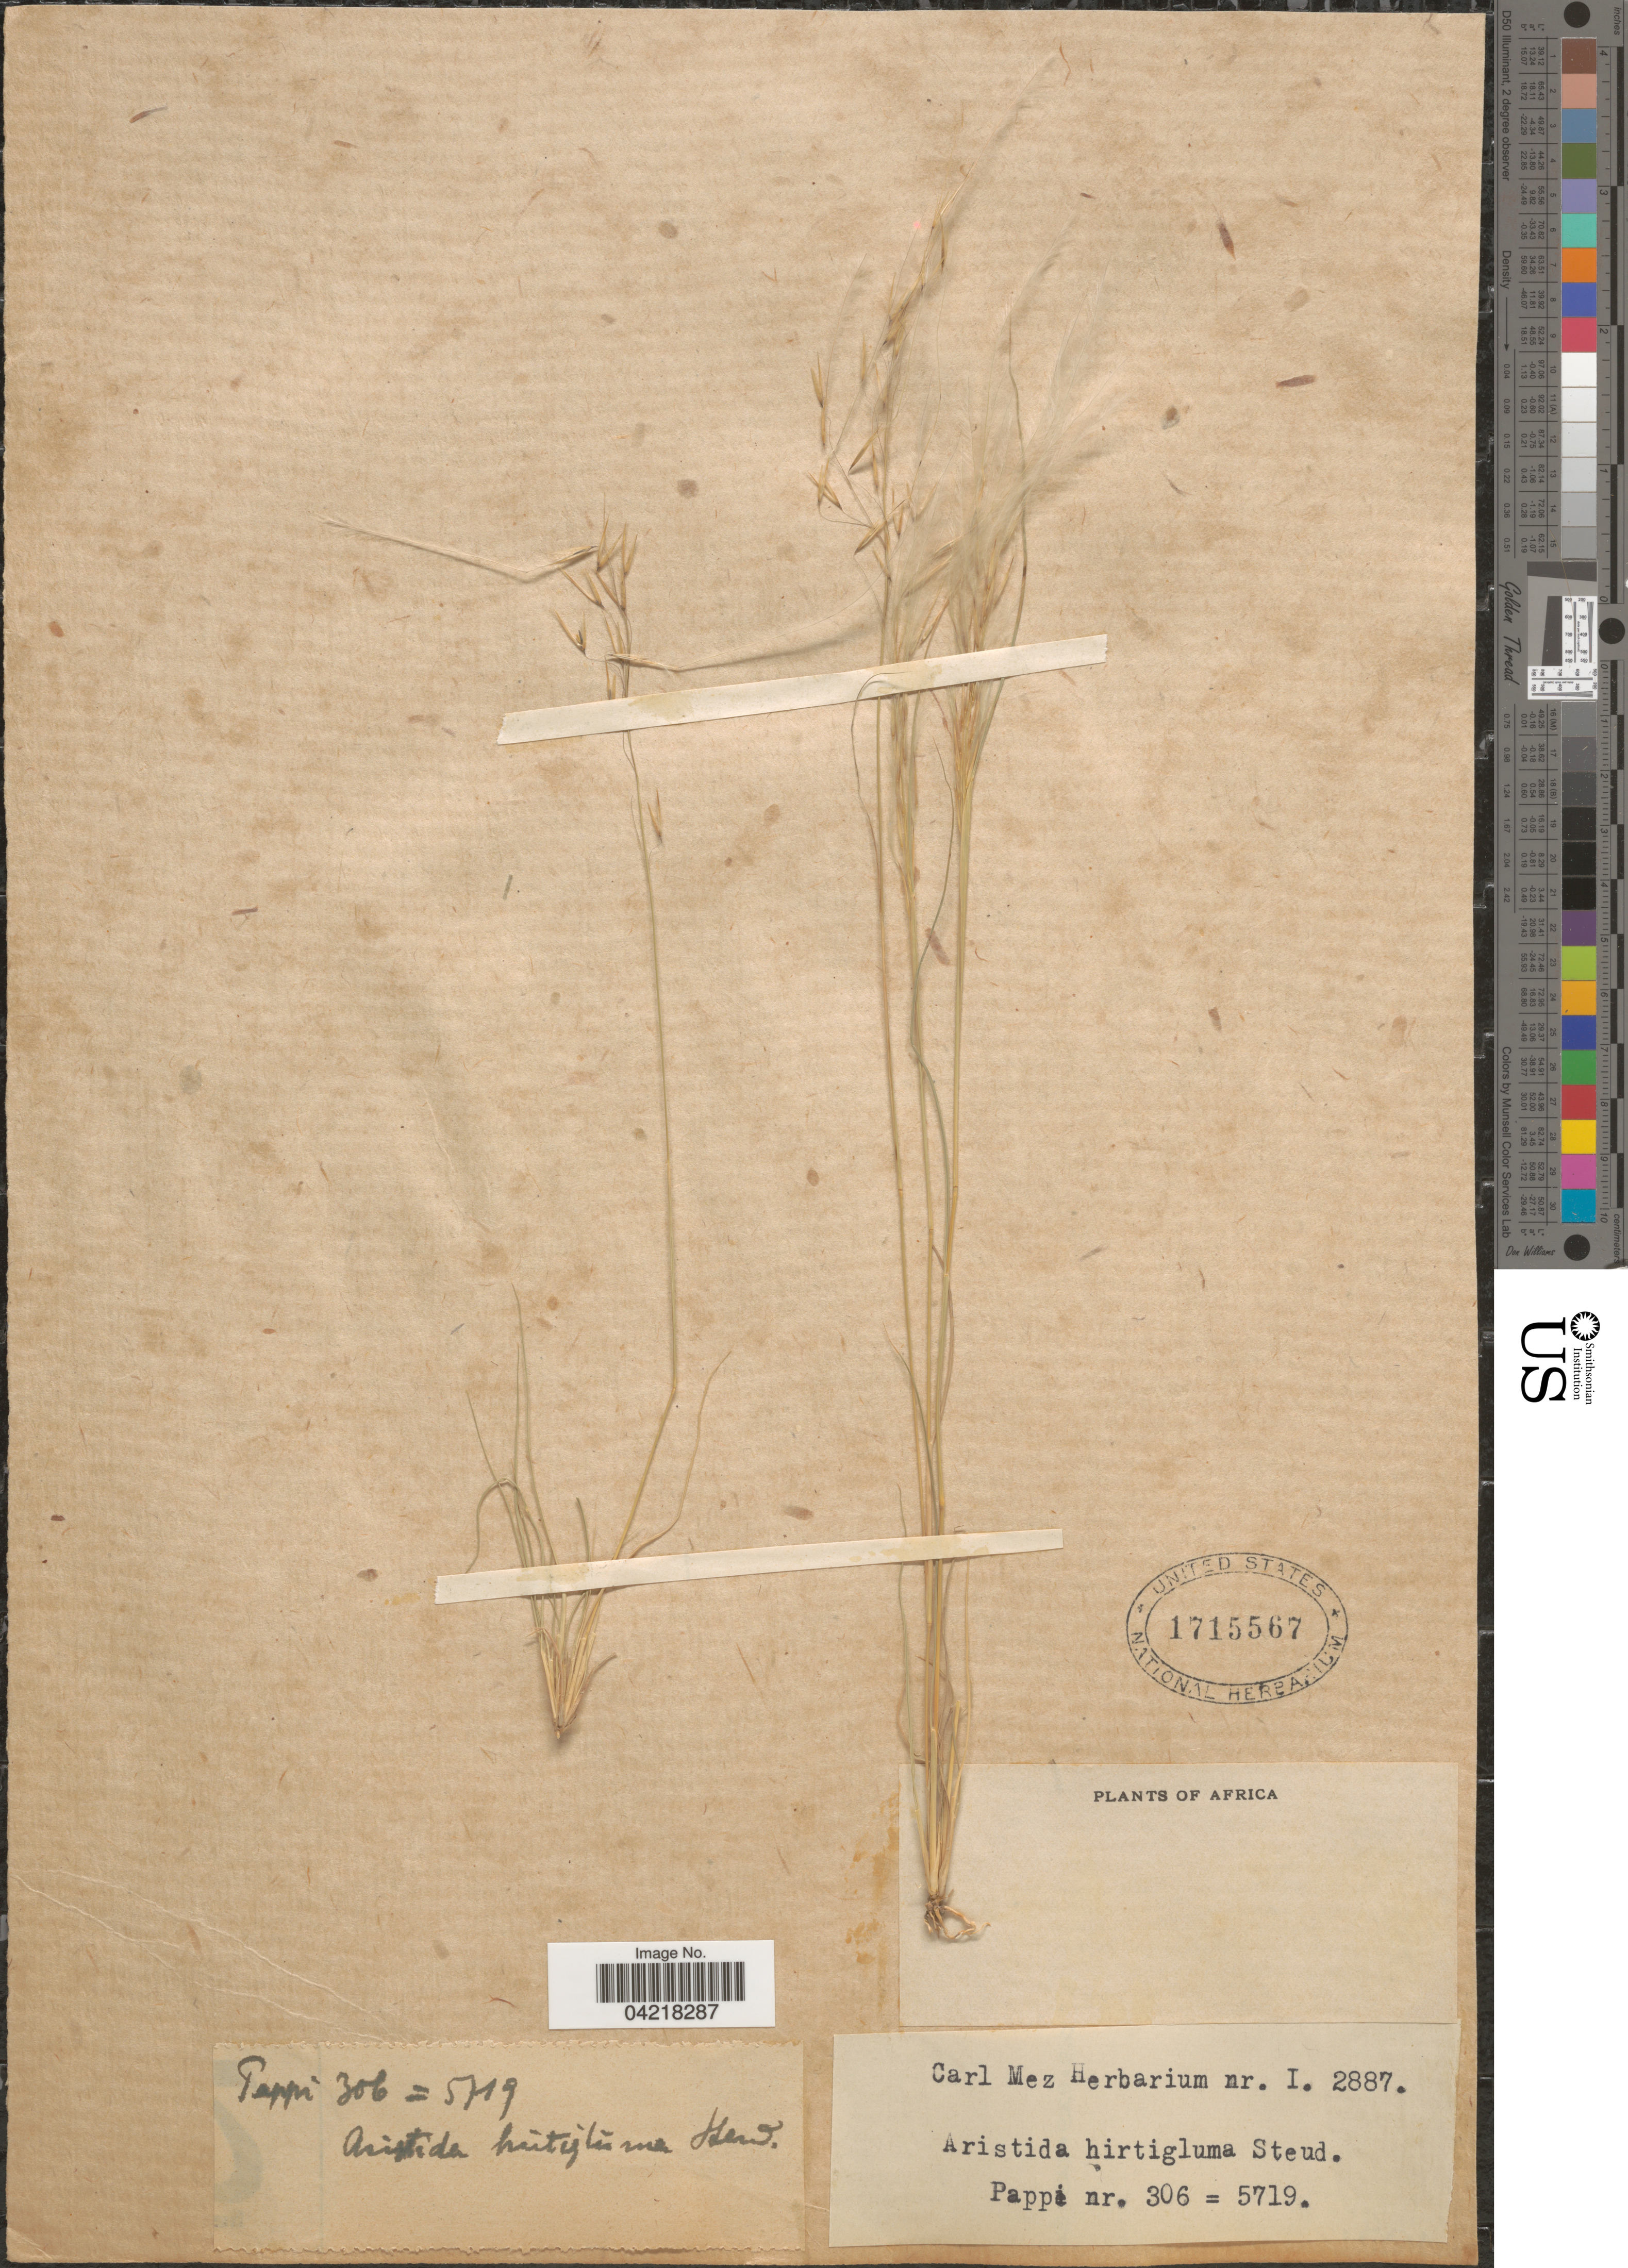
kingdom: Plantae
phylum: Tracheophyta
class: Liliopsida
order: Poales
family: Poaceae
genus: Stipagrostis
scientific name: Stipagrostis hirtigluma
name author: (Steud. ex Trin. & Rupr.) De Winter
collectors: Pappi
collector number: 306=5719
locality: Africa.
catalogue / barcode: US 1715567